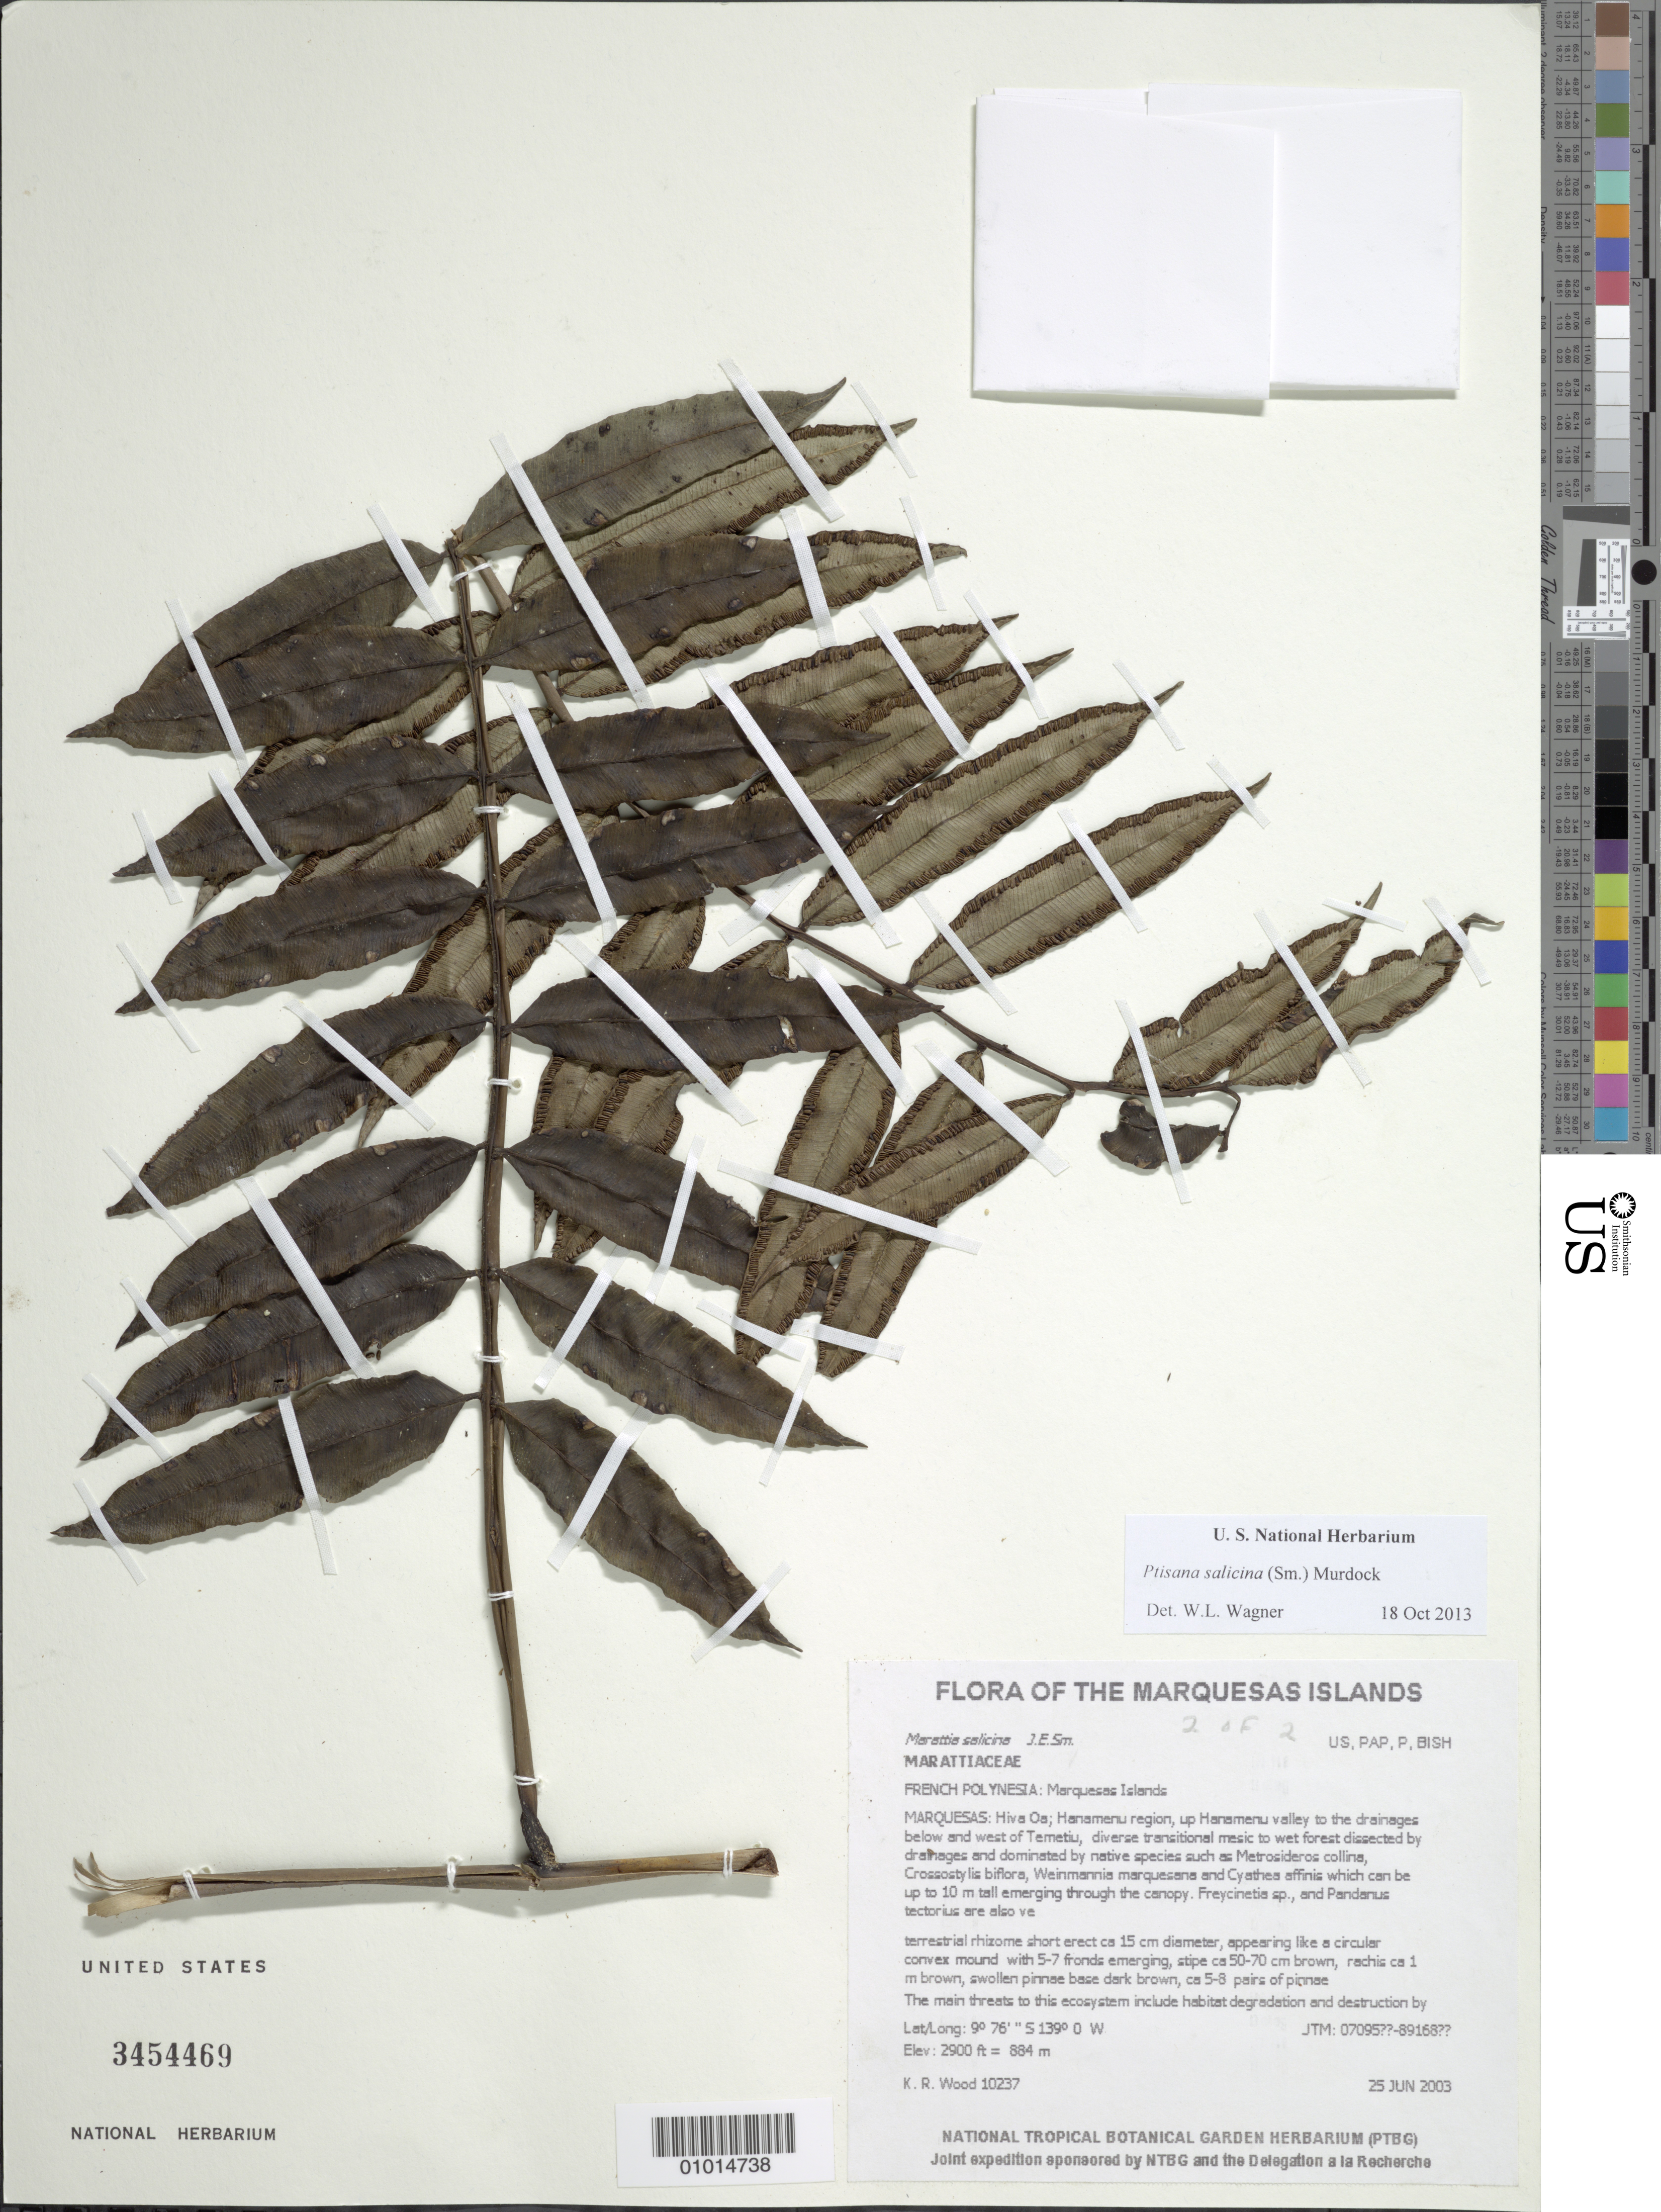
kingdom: Plantae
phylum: Tracheophyta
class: Polypodiopsida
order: Marattiales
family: Marattiaceae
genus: Ptisana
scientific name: Ptisana salicina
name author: (Sm.) Murdock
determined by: Lorence, David H., (PTBG), National Tropical Botanical Garden (UNITED STATES)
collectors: K. R. Wood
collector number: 10237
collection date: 2003-06-25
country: French Polynesia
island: Hiva Oa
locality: Hanamenu region, up Hanamenu valley to the drainages below and west of Temetiu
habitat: Diverse transitional mesic to wet forest dissected by drainages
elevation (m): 884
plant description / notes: Habitat degradation and destruction by feral pigs, catastrophic extinction through environmental events, predation by rats that eat seeds, competition with non-native plant taxa such as, Ageratum conyzoides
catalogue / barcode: US 3454469